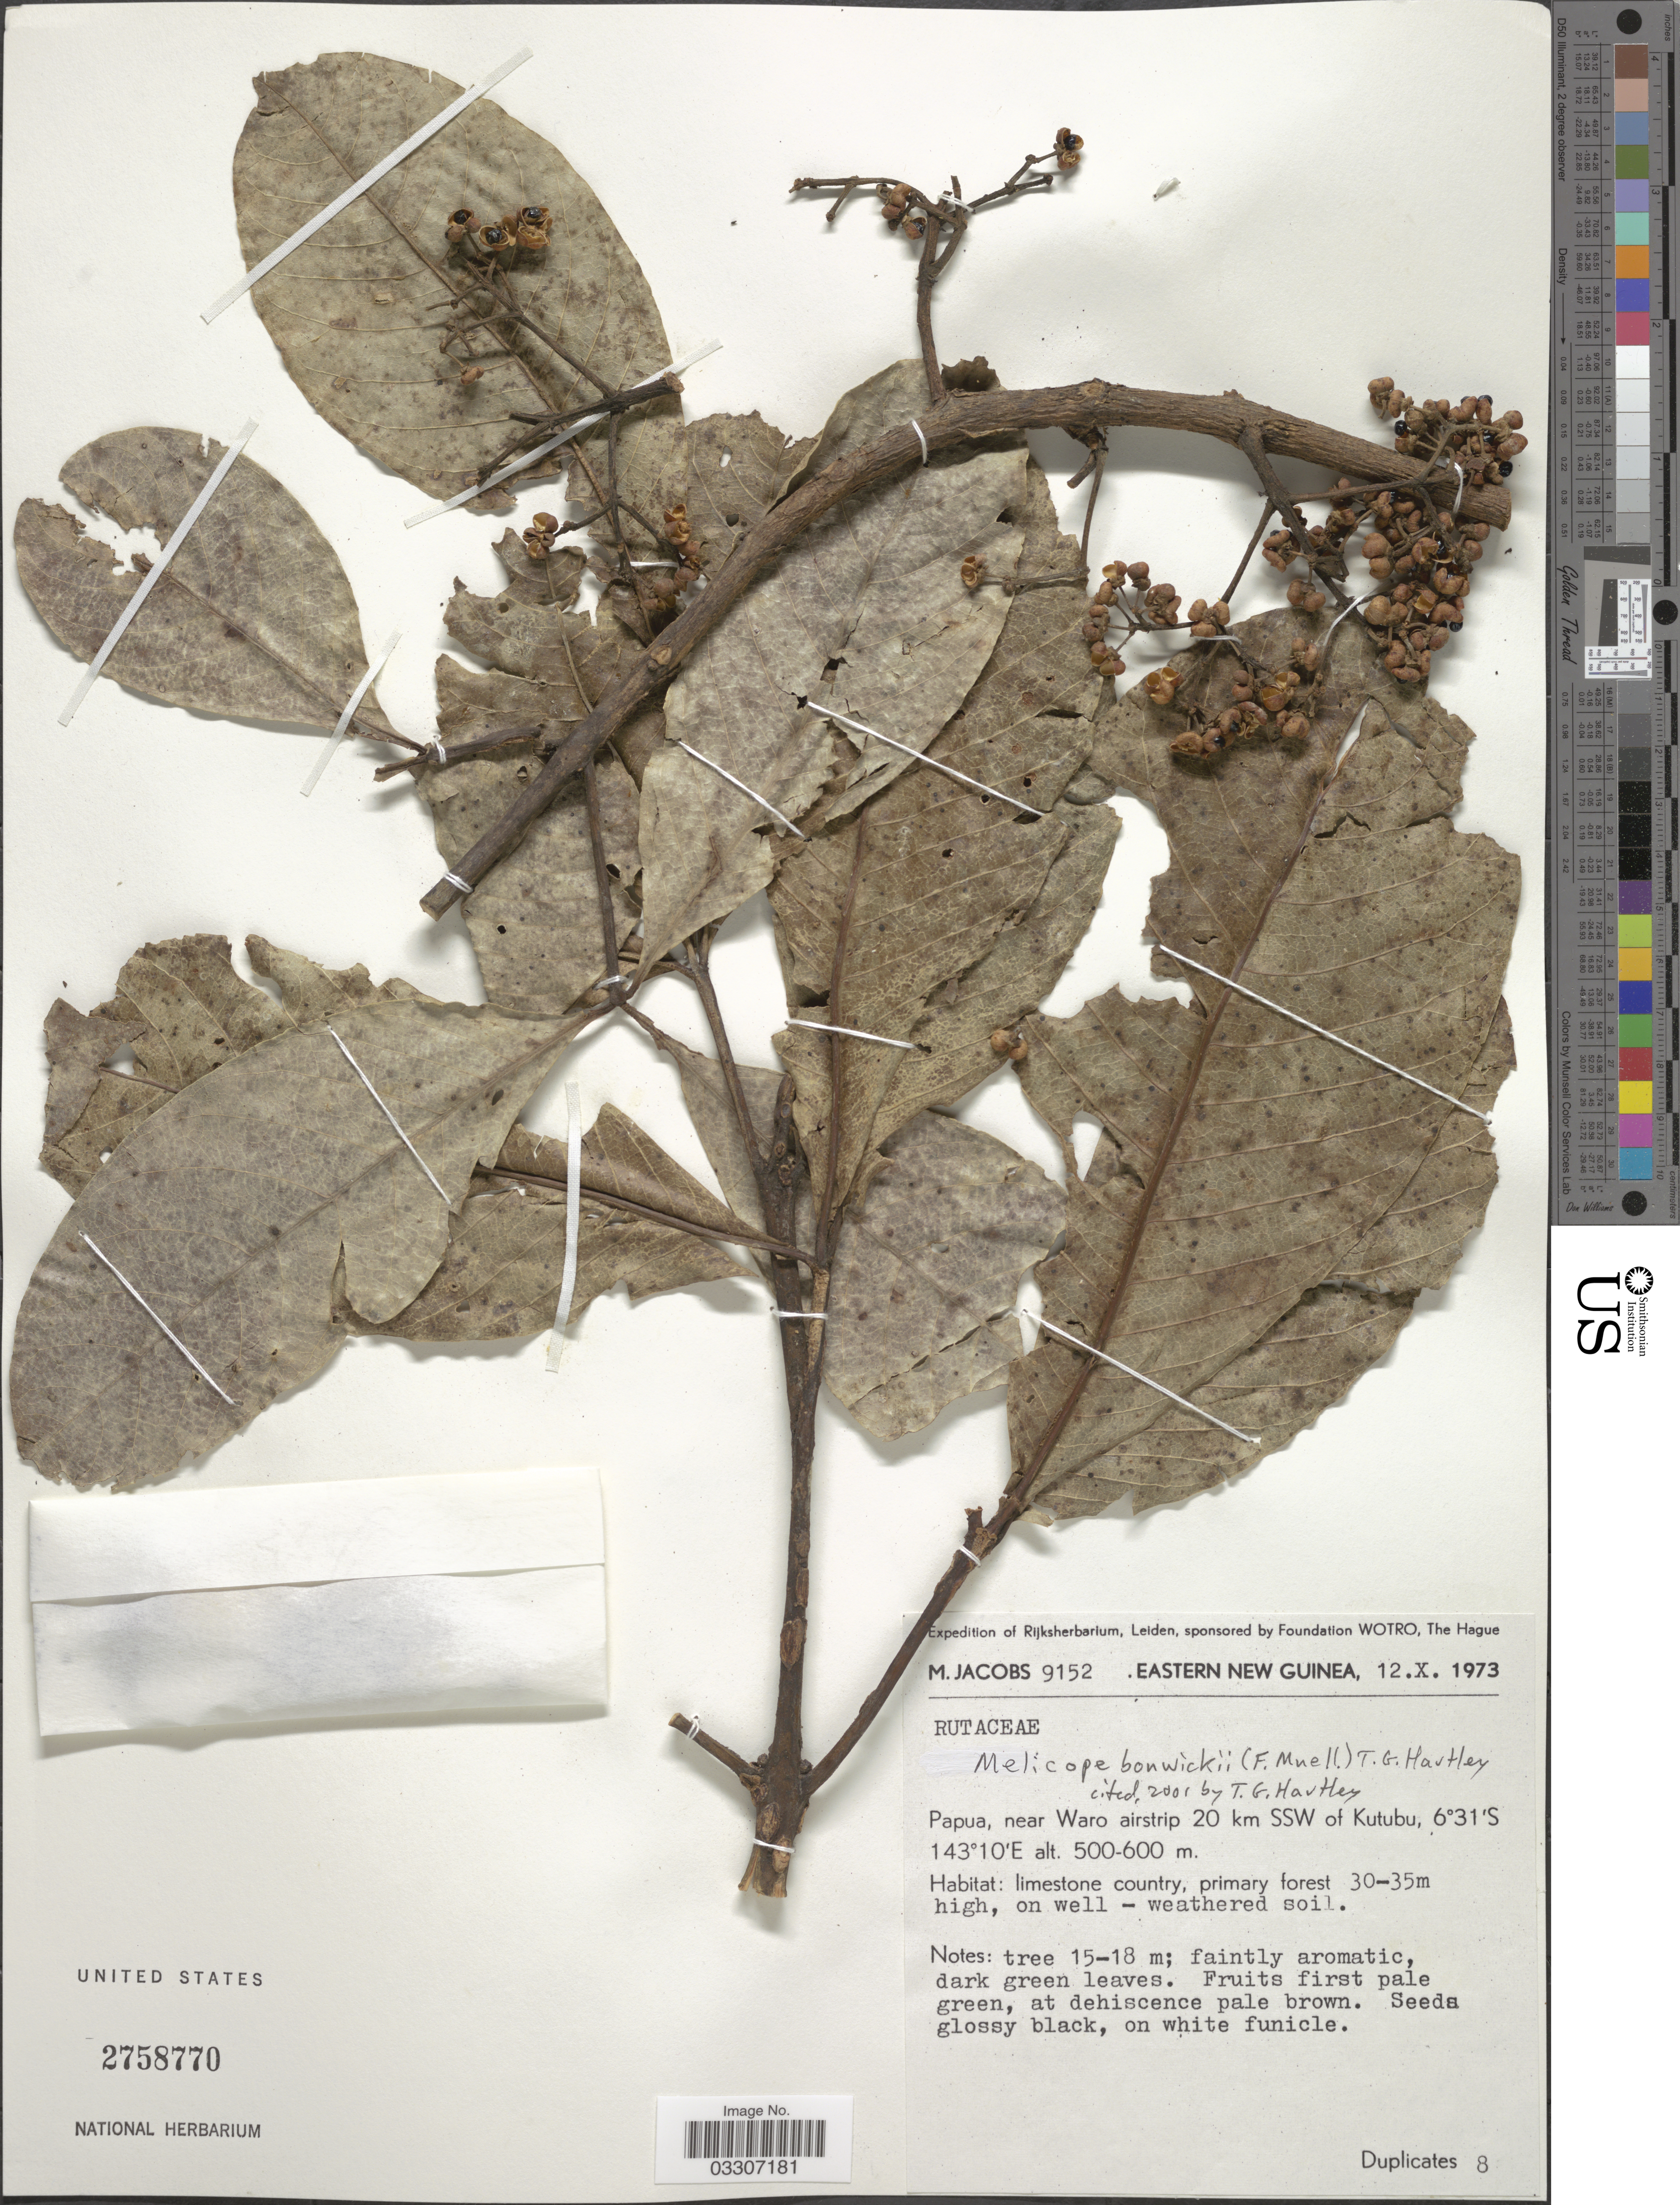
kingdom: Plantae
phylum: Tracheophyta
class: Magnoliopsida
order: Sapindales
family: Rutaceae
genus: Melicope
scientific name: Melicope bonwickii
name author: (F. Muell.) T.G. Hartley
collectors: M. Jacobs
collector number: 9152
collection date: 1973-10-12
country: Papua New Guinea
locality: Eastern New Guinea. Papua, near Waro airstrip 20 km SSW of Kutubu.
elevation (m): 500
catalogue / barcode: US 2758770